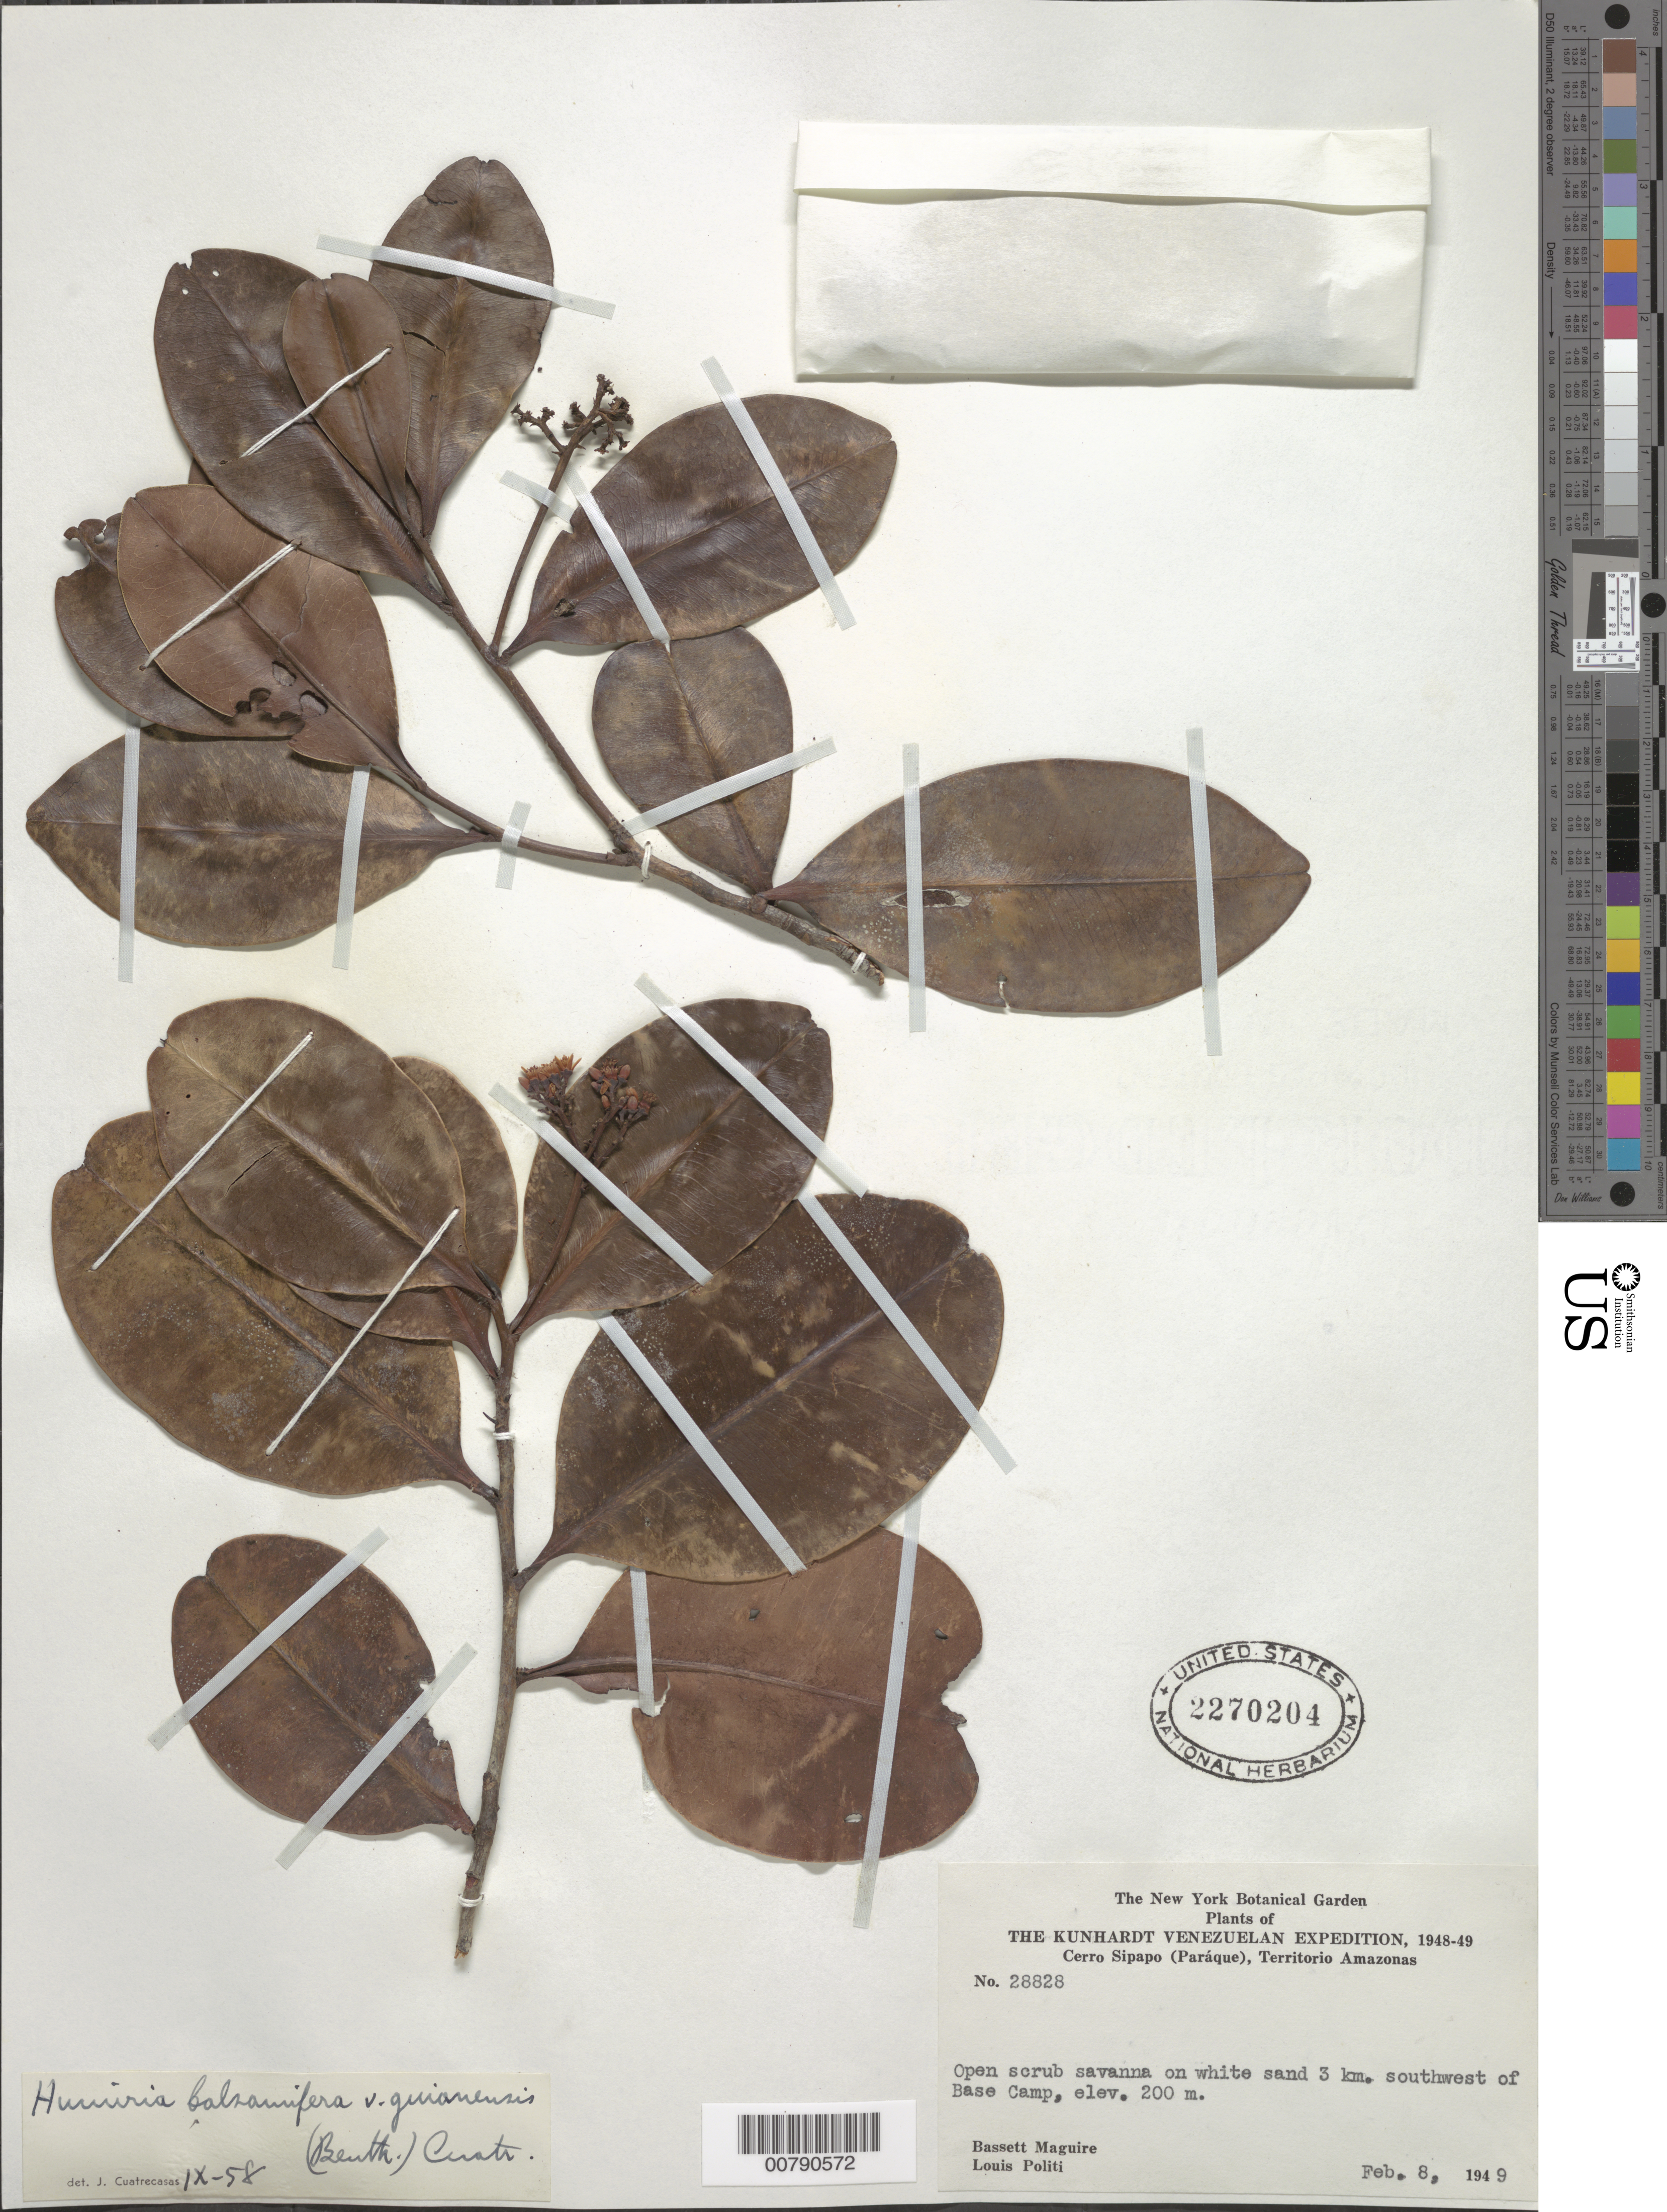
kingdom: Plantae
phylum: Tracheophyta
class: Magnoliopsida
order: Malpighiales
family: Humiriaceae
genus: Humiria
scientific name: Humiria balsamifera var. guianensis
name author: (Benth.) Cuatrec.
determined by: Cuatrecasas, J.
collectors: B. Maguire & L. Politi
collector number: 28828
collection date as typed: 8-Feb-49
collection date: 1949-02-08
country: Venezuela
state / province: Amazonas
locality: Cerro Sipapo (Paráque), Base Camp, 3 km SW of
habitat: Open scrub savanna on white sand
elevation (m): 200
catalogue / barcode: US 2270204